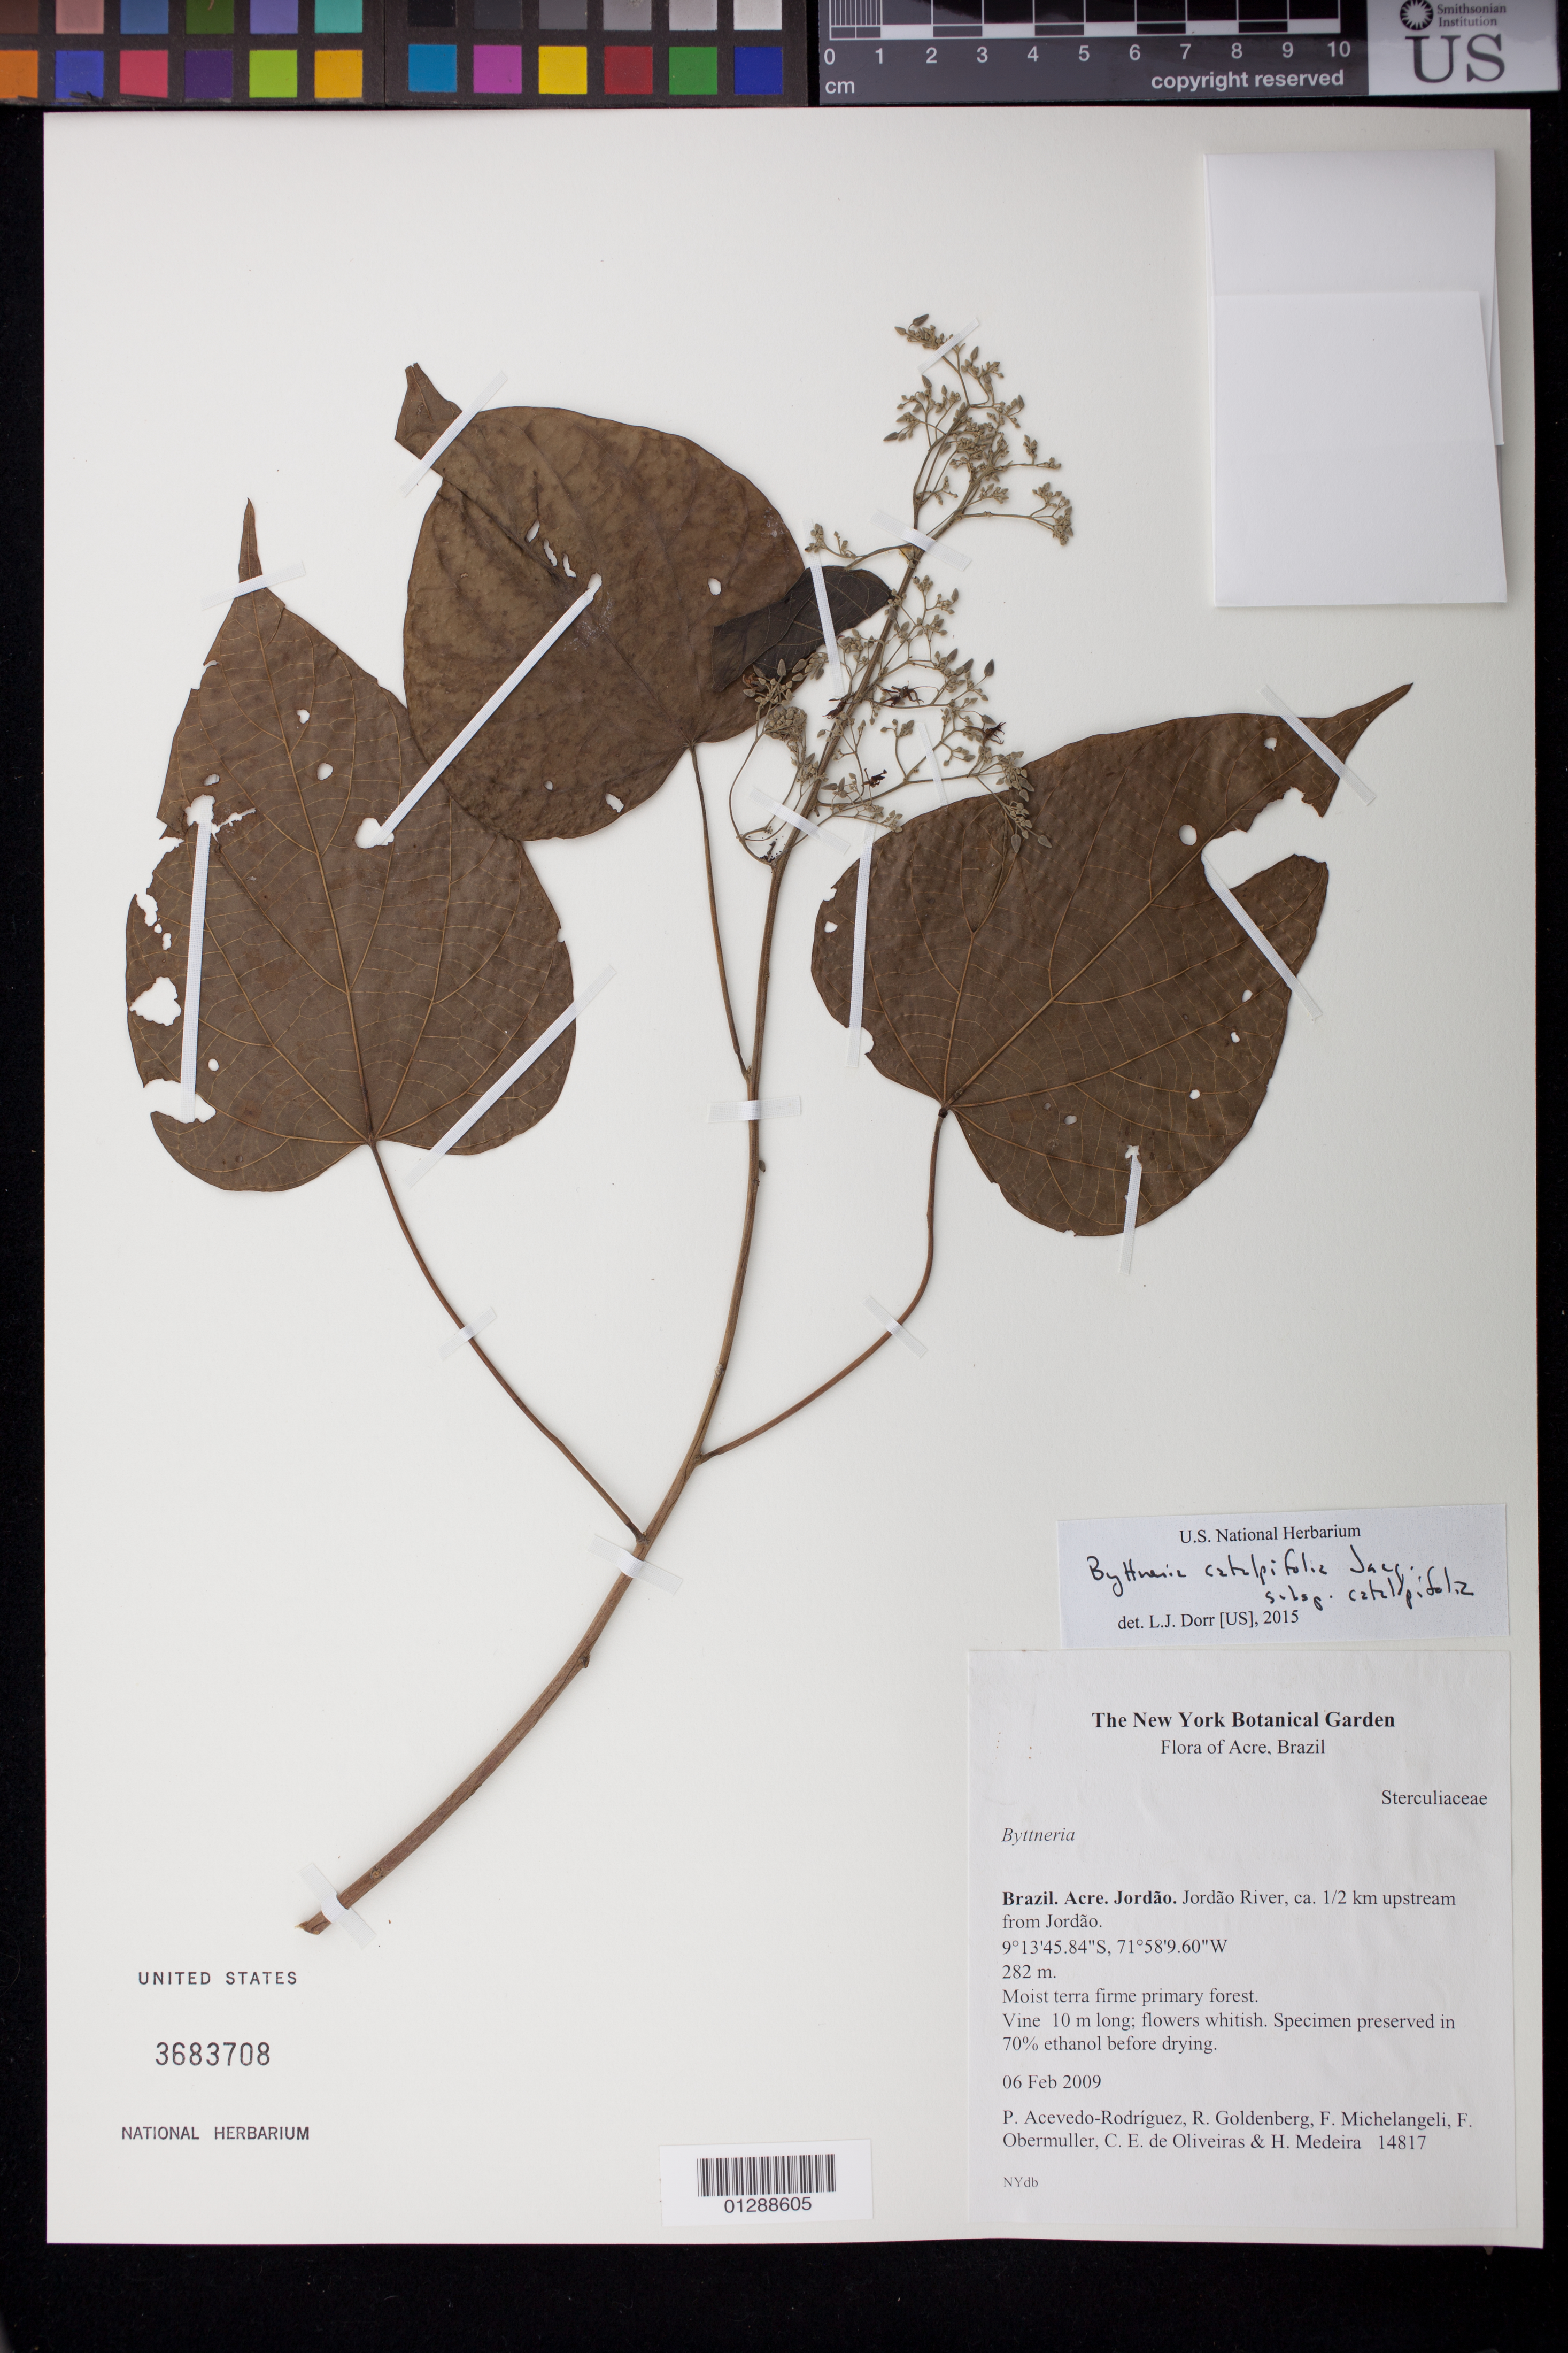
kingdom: Plantae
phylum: Tracheophyta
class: Magnoliopsida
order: Malvales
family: Malvaceae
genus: Byttneria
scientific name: Byttneria catalpifolia subsp. catalpifolia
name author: Jacq.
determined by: Dorr, L. J., (BOT), Smithsonian Institution - National Museum of Natural History (UNITED STATES)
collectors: P. Acevedo-Rodr., R. Goldenberg, F. Michelangelli, F. A. Obermuller, C. E. de Oliveiras & H. Medeiro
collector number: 14817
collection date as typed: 06 Feb 2009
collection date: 2009-02-06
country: Brazil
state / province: Acre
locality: Acre; Municipio Jordao. Jordao River, ca. 1/2 km upstream from Jordao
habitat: moist terra firme primary forest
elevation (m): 282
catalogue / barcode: US 3683708